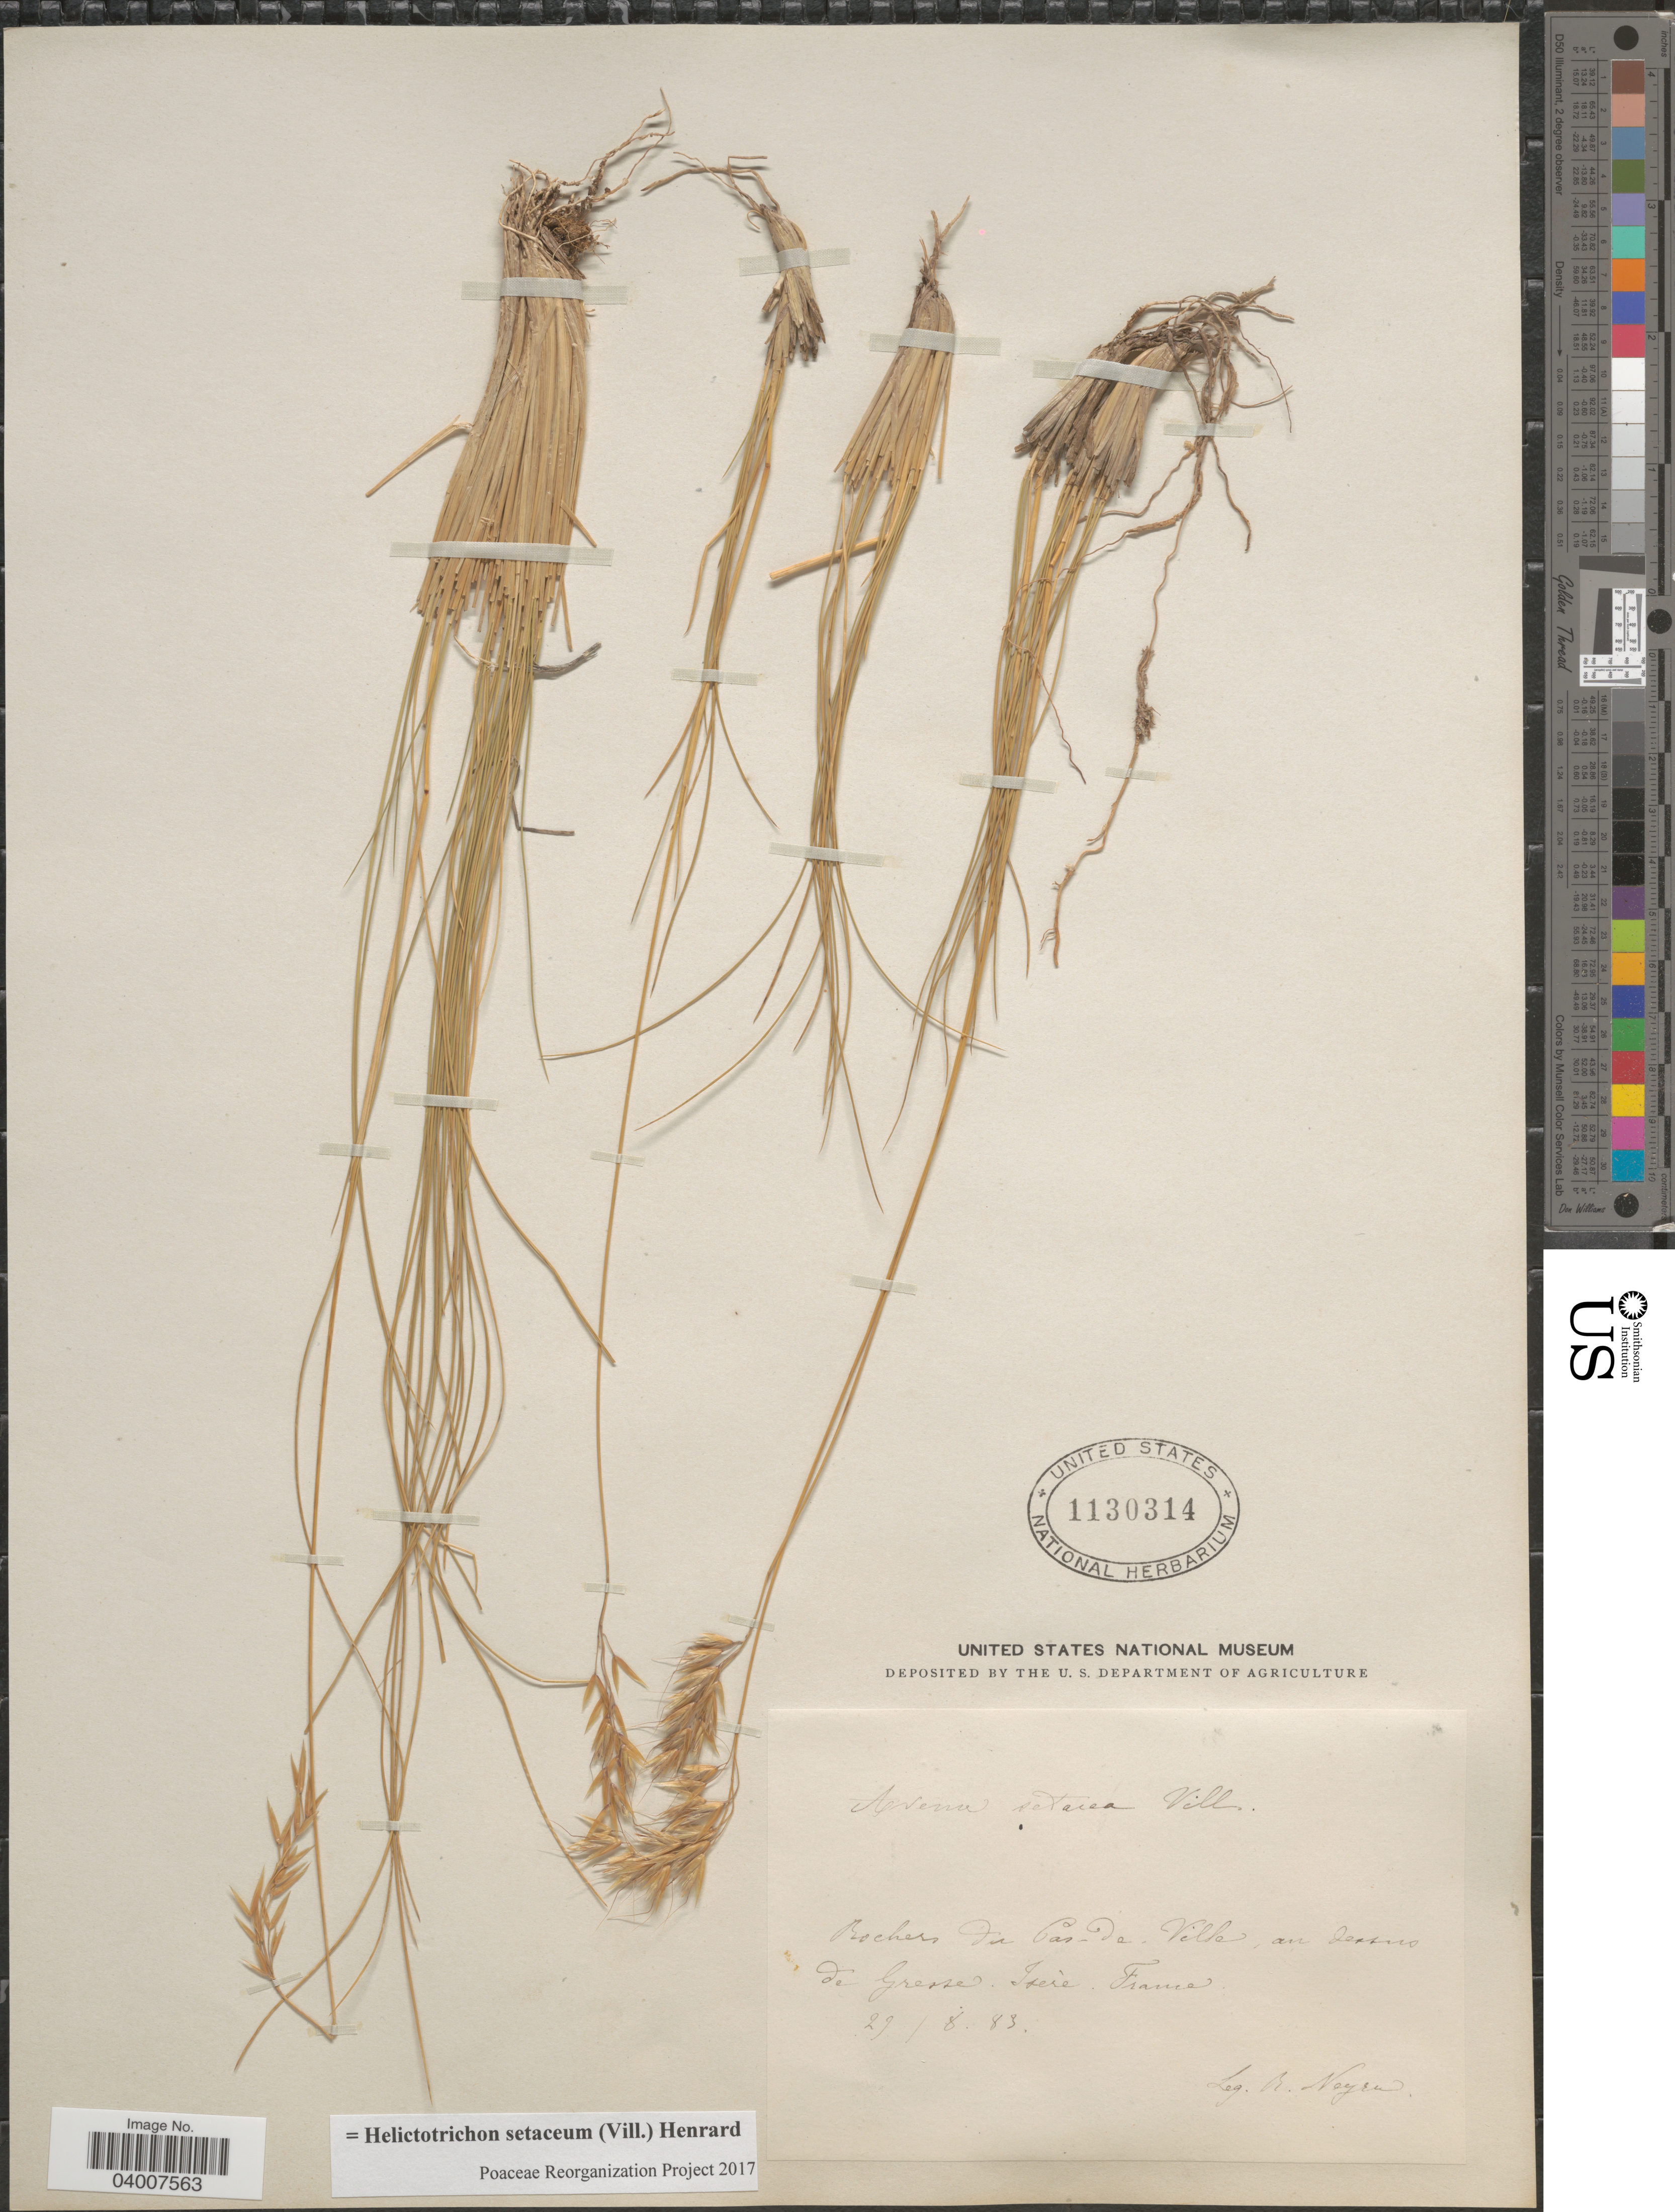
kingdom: Plantae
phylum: Tracheophyta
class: Liliopsida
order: Poales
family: Poaceae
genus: Helictotrichon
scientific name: Helictotrichon setaceum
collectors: R. Neyra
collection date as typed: Transcribed d/m/y: 29/8/83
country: France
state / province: Auvergne-Rhône-Alpes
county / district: Isère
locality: Rochers du Cas-de [interpreted] Villa, au dessus de Gresse, Iserè France.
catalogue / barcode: US 1130314